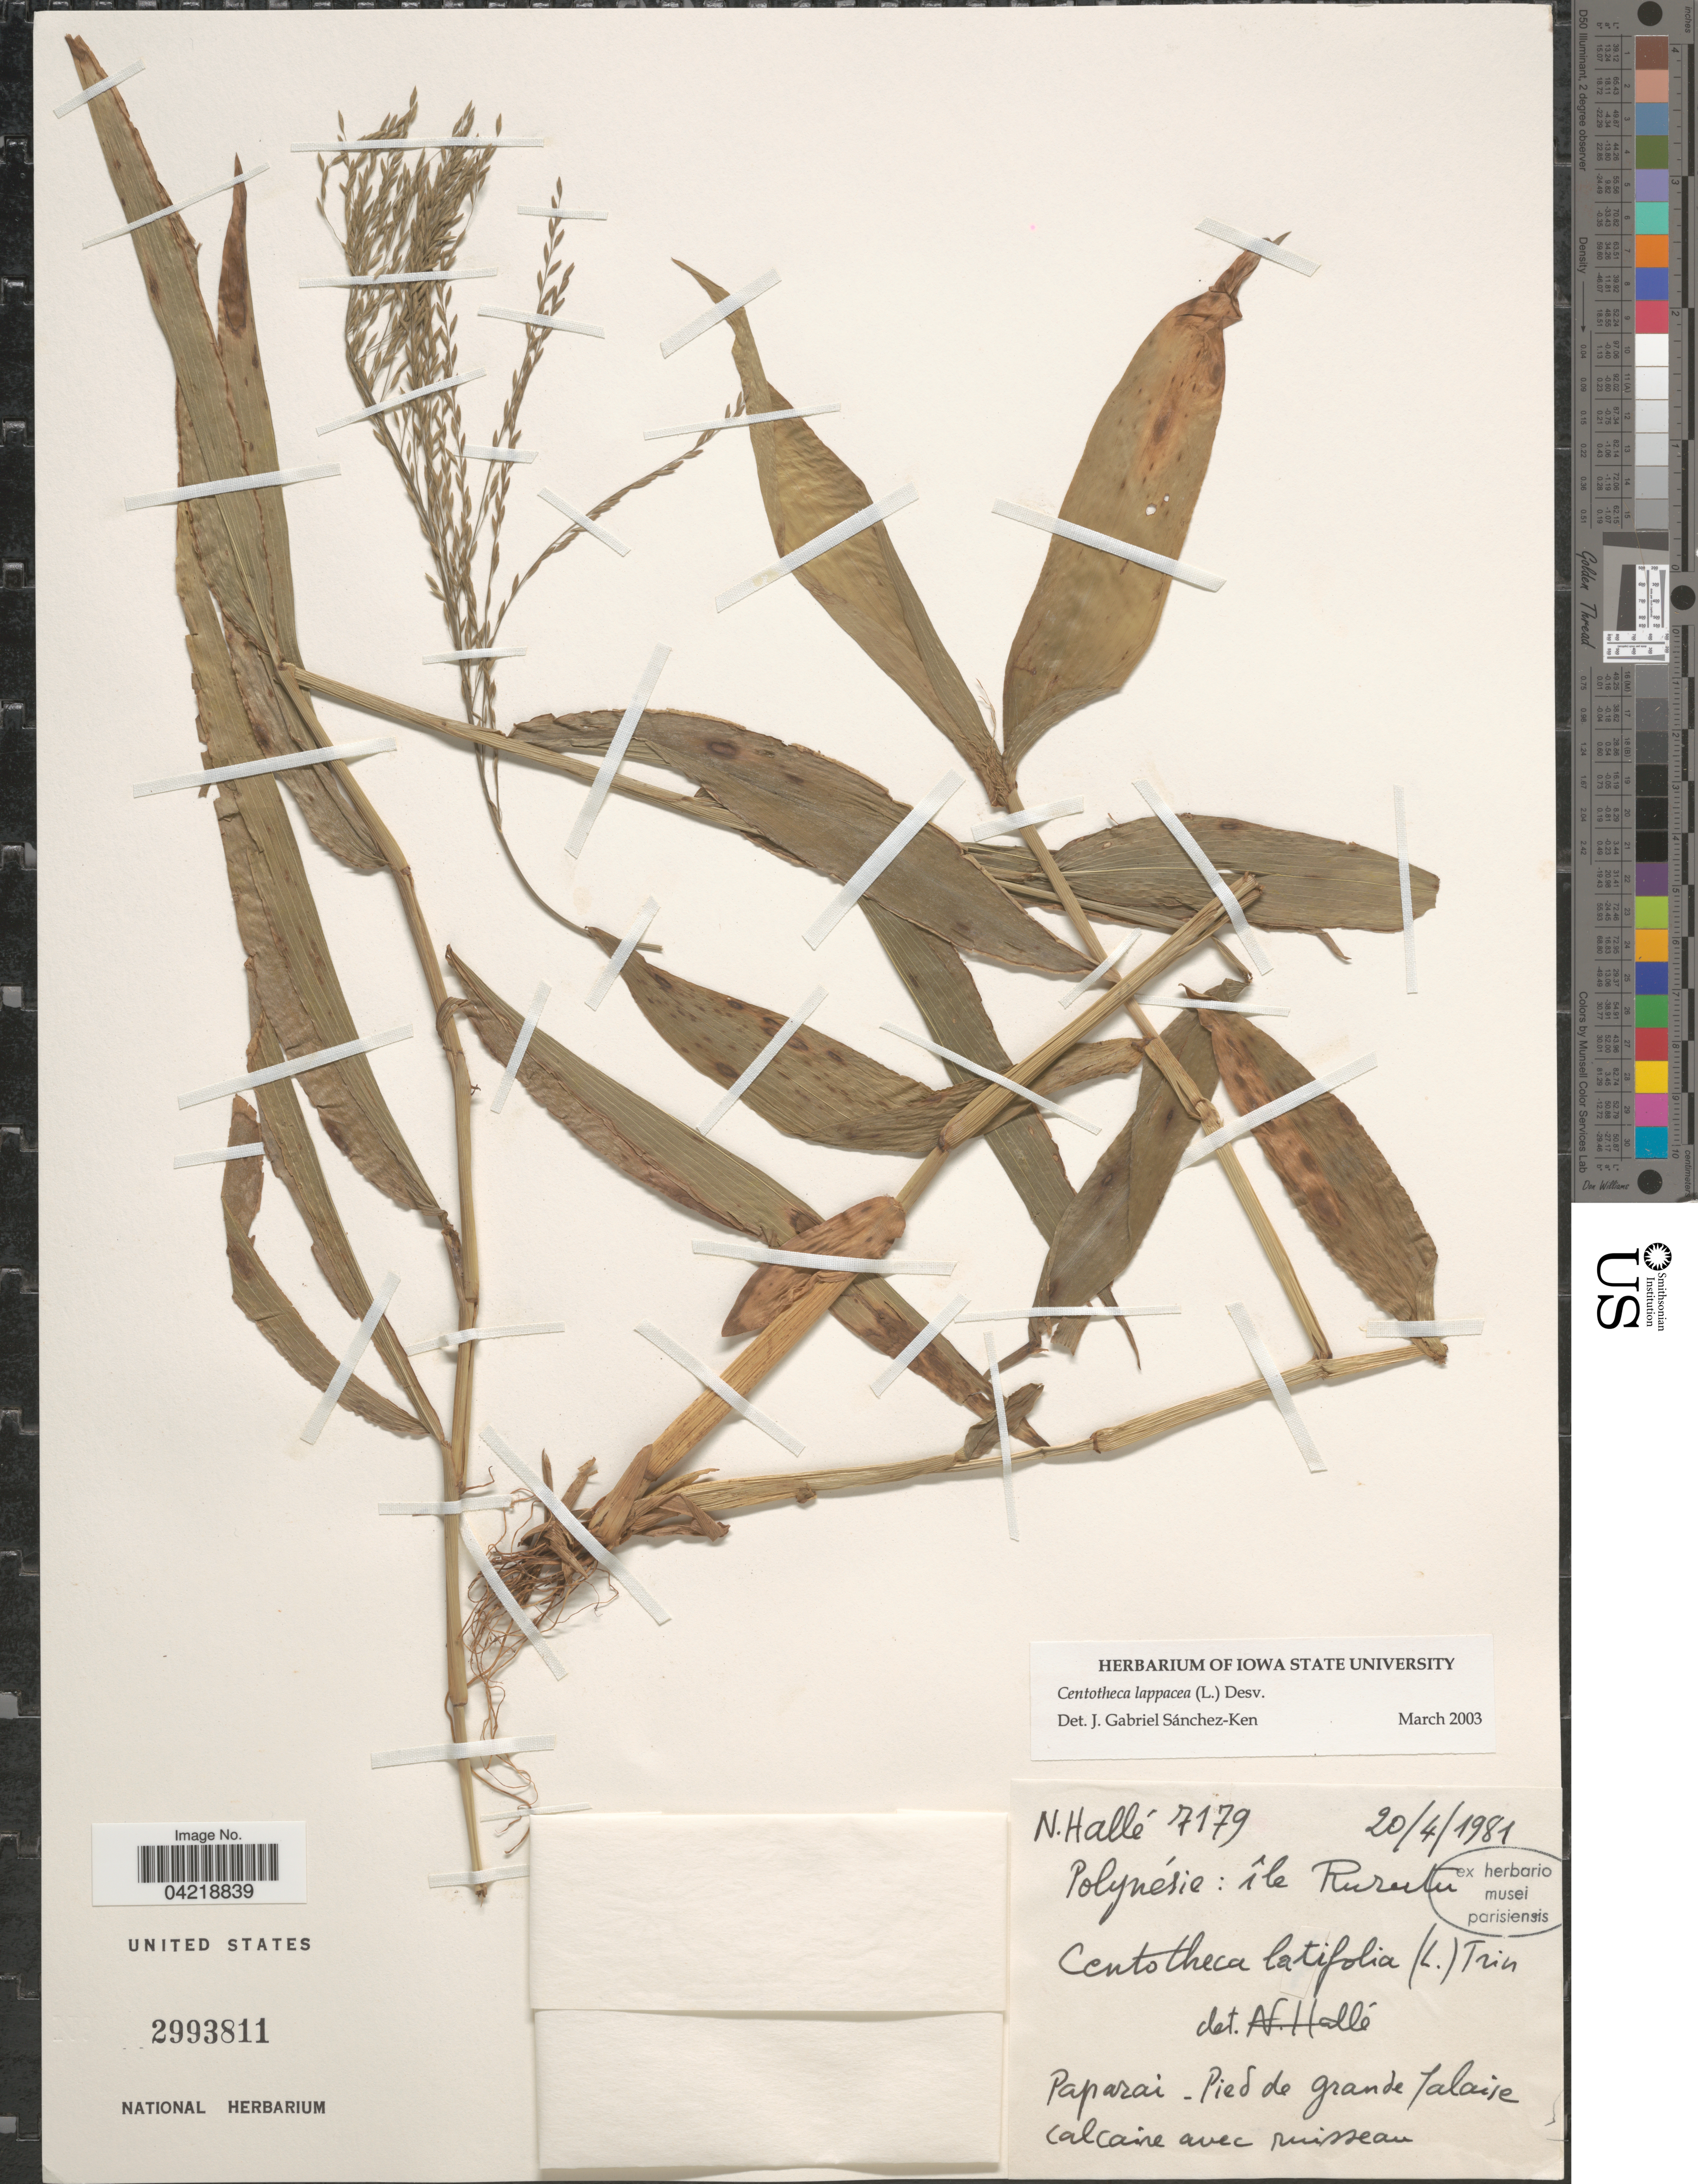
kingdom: Plantae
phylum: Tracheophyta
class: Liliopsida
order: Poales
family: Poaceae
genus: Centotheca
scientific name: Centotheca lappacea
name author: (L.) Desv.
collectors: N. Hallé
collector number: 7179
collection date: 1981-04-20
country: French Polynesia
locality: Polynésie: île Rurutu. Paparai - Pied de grande falaise calcaire avec ruisseau.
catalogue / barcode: US 2993811